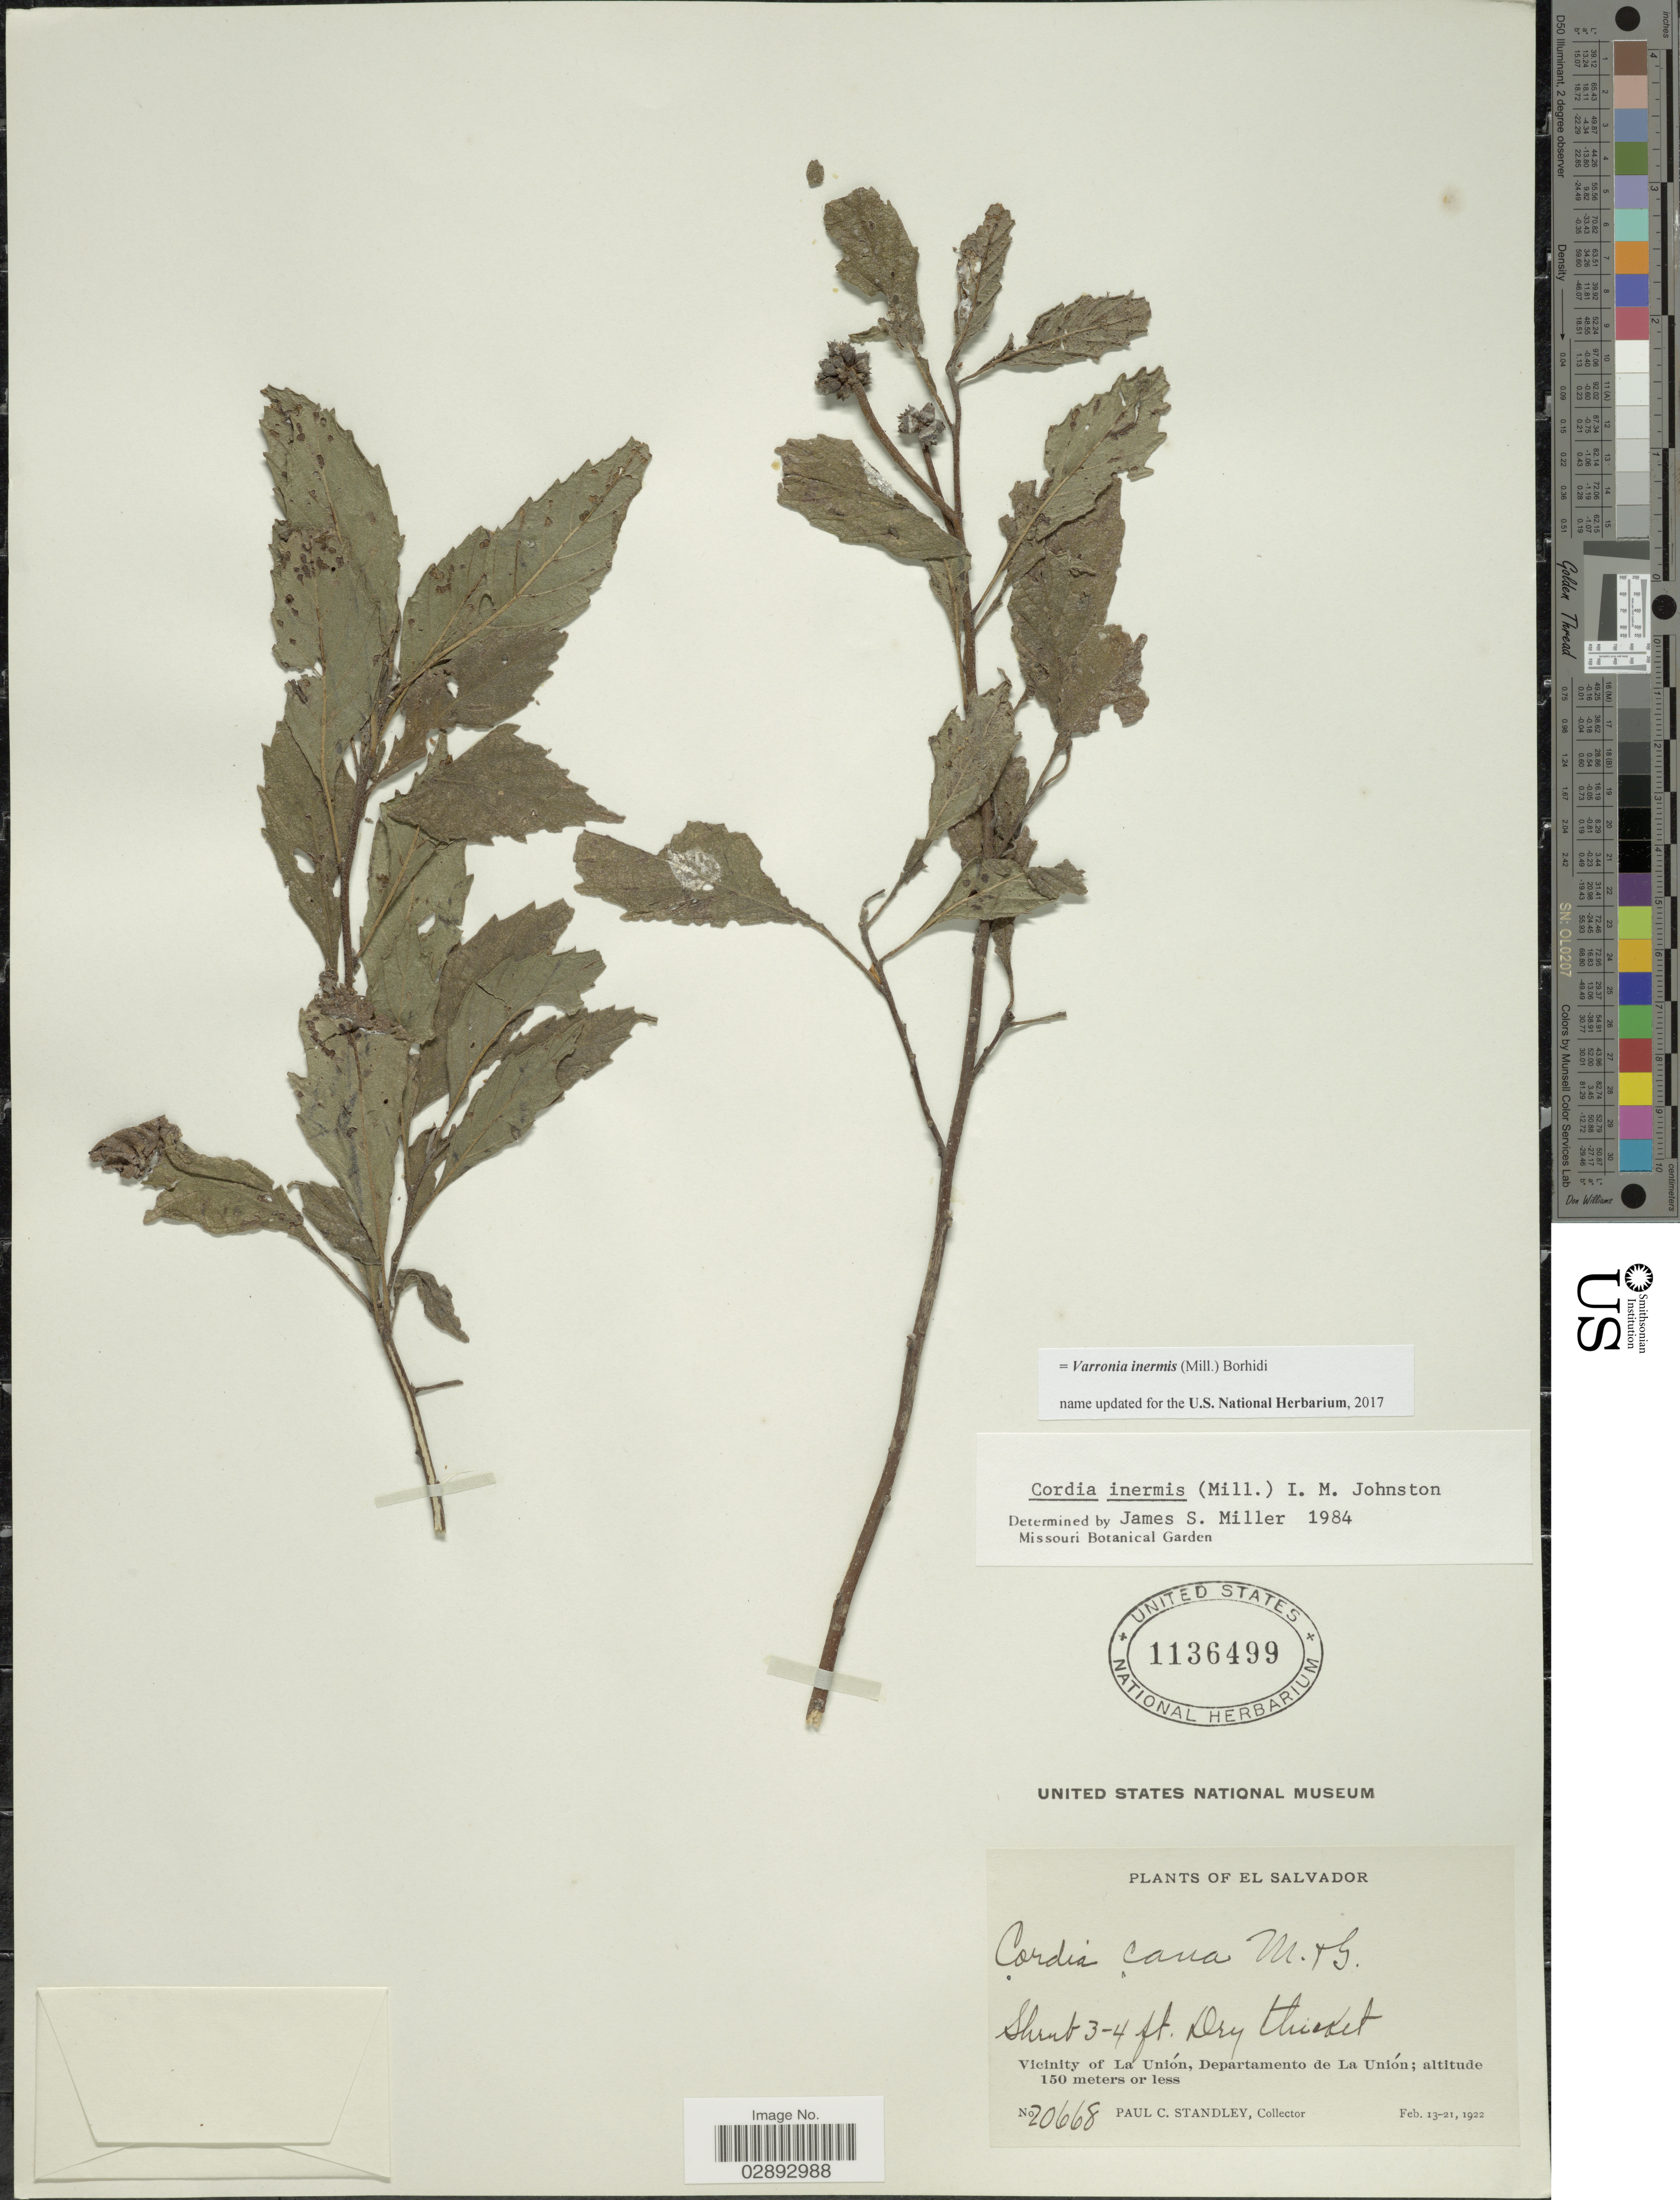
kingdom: Plantae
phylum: Tracheophyta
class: Magnoliopsida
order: Boraginales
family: Cordiaceae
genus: Varronia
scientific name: Varronia inermis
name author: (Mill.) Borhidi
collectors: P. C. Standley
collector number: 20668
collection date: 1922-02-13/1922-02-21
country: El Salvador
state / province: La Union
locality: Vicinity of La Unión, Departamento de La Unión.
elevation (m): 150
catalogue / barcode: US 1136499